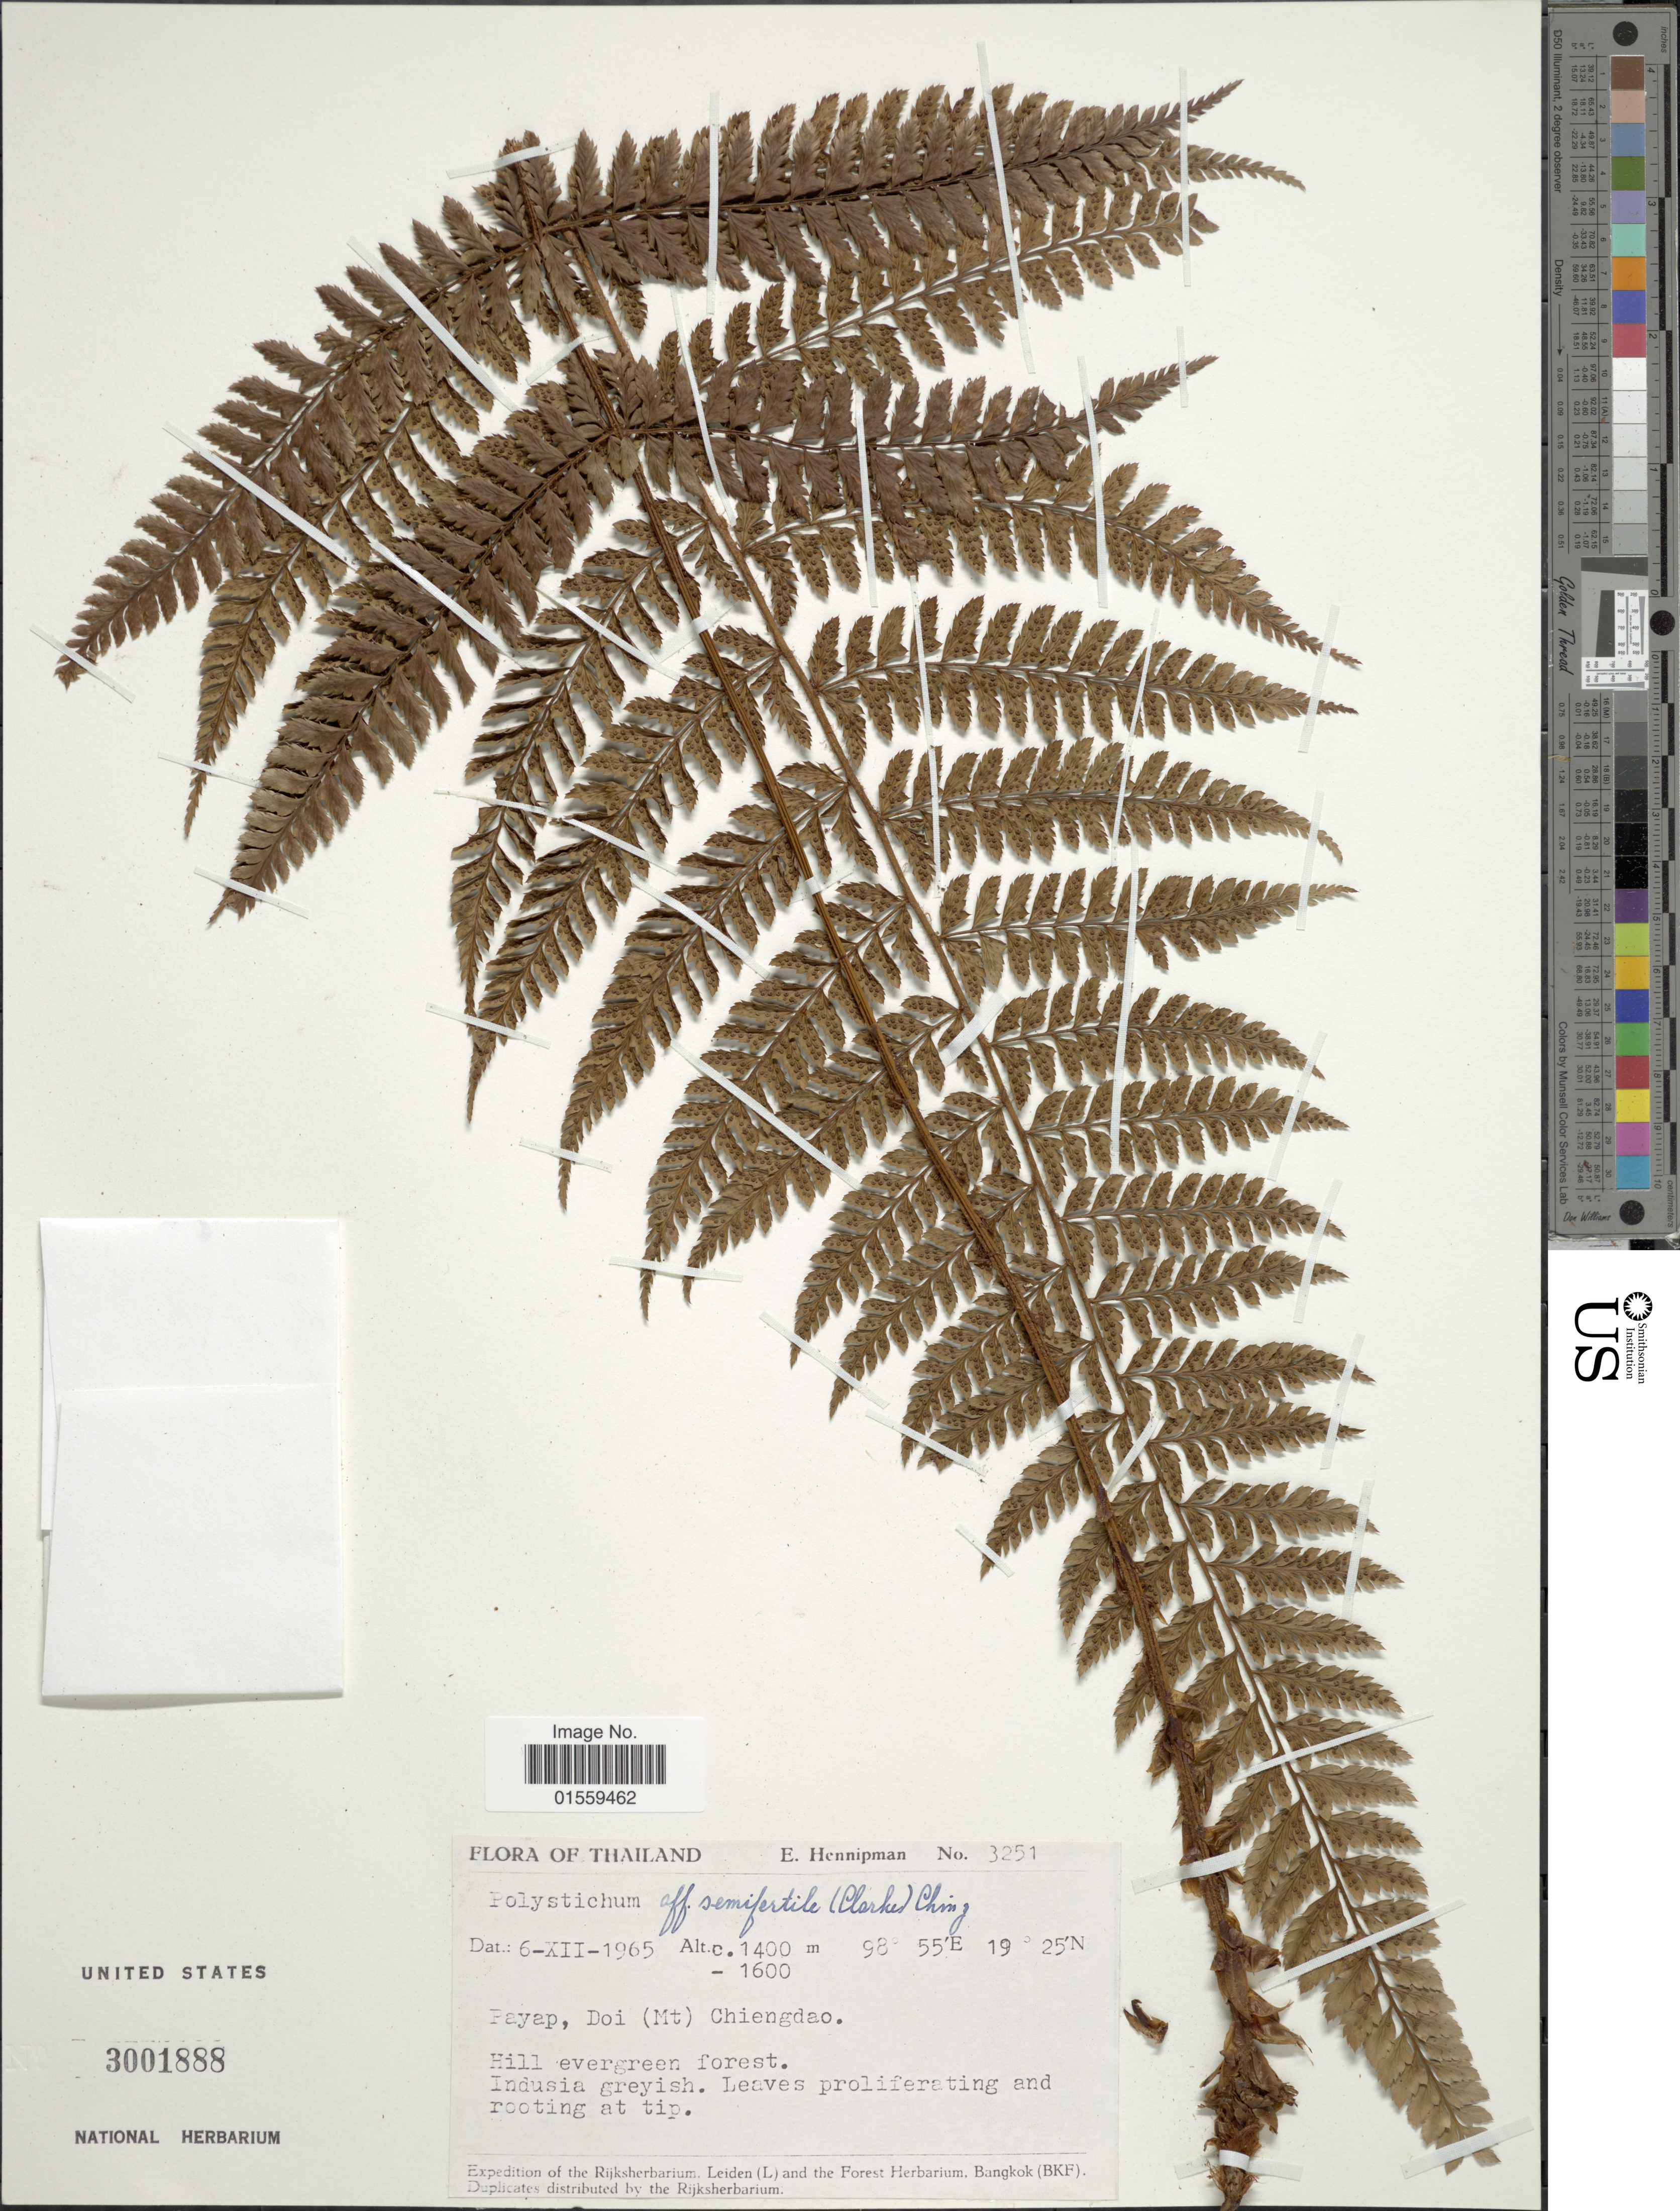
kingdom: Plantae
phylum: Tracheophyta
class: Polypodiopsida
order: Polypodiales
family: Dryopteridaceae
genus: Polystichum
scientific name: Polystichum semifertile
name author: (C.B. Clarke) Ching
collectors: E. Hennipman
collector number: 3251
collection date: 1965-12-06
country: Thailand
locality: Payap, Doi (Mt) Chiengdao, Hill evergreen forest.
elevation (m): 1400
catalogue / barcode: US 3001888